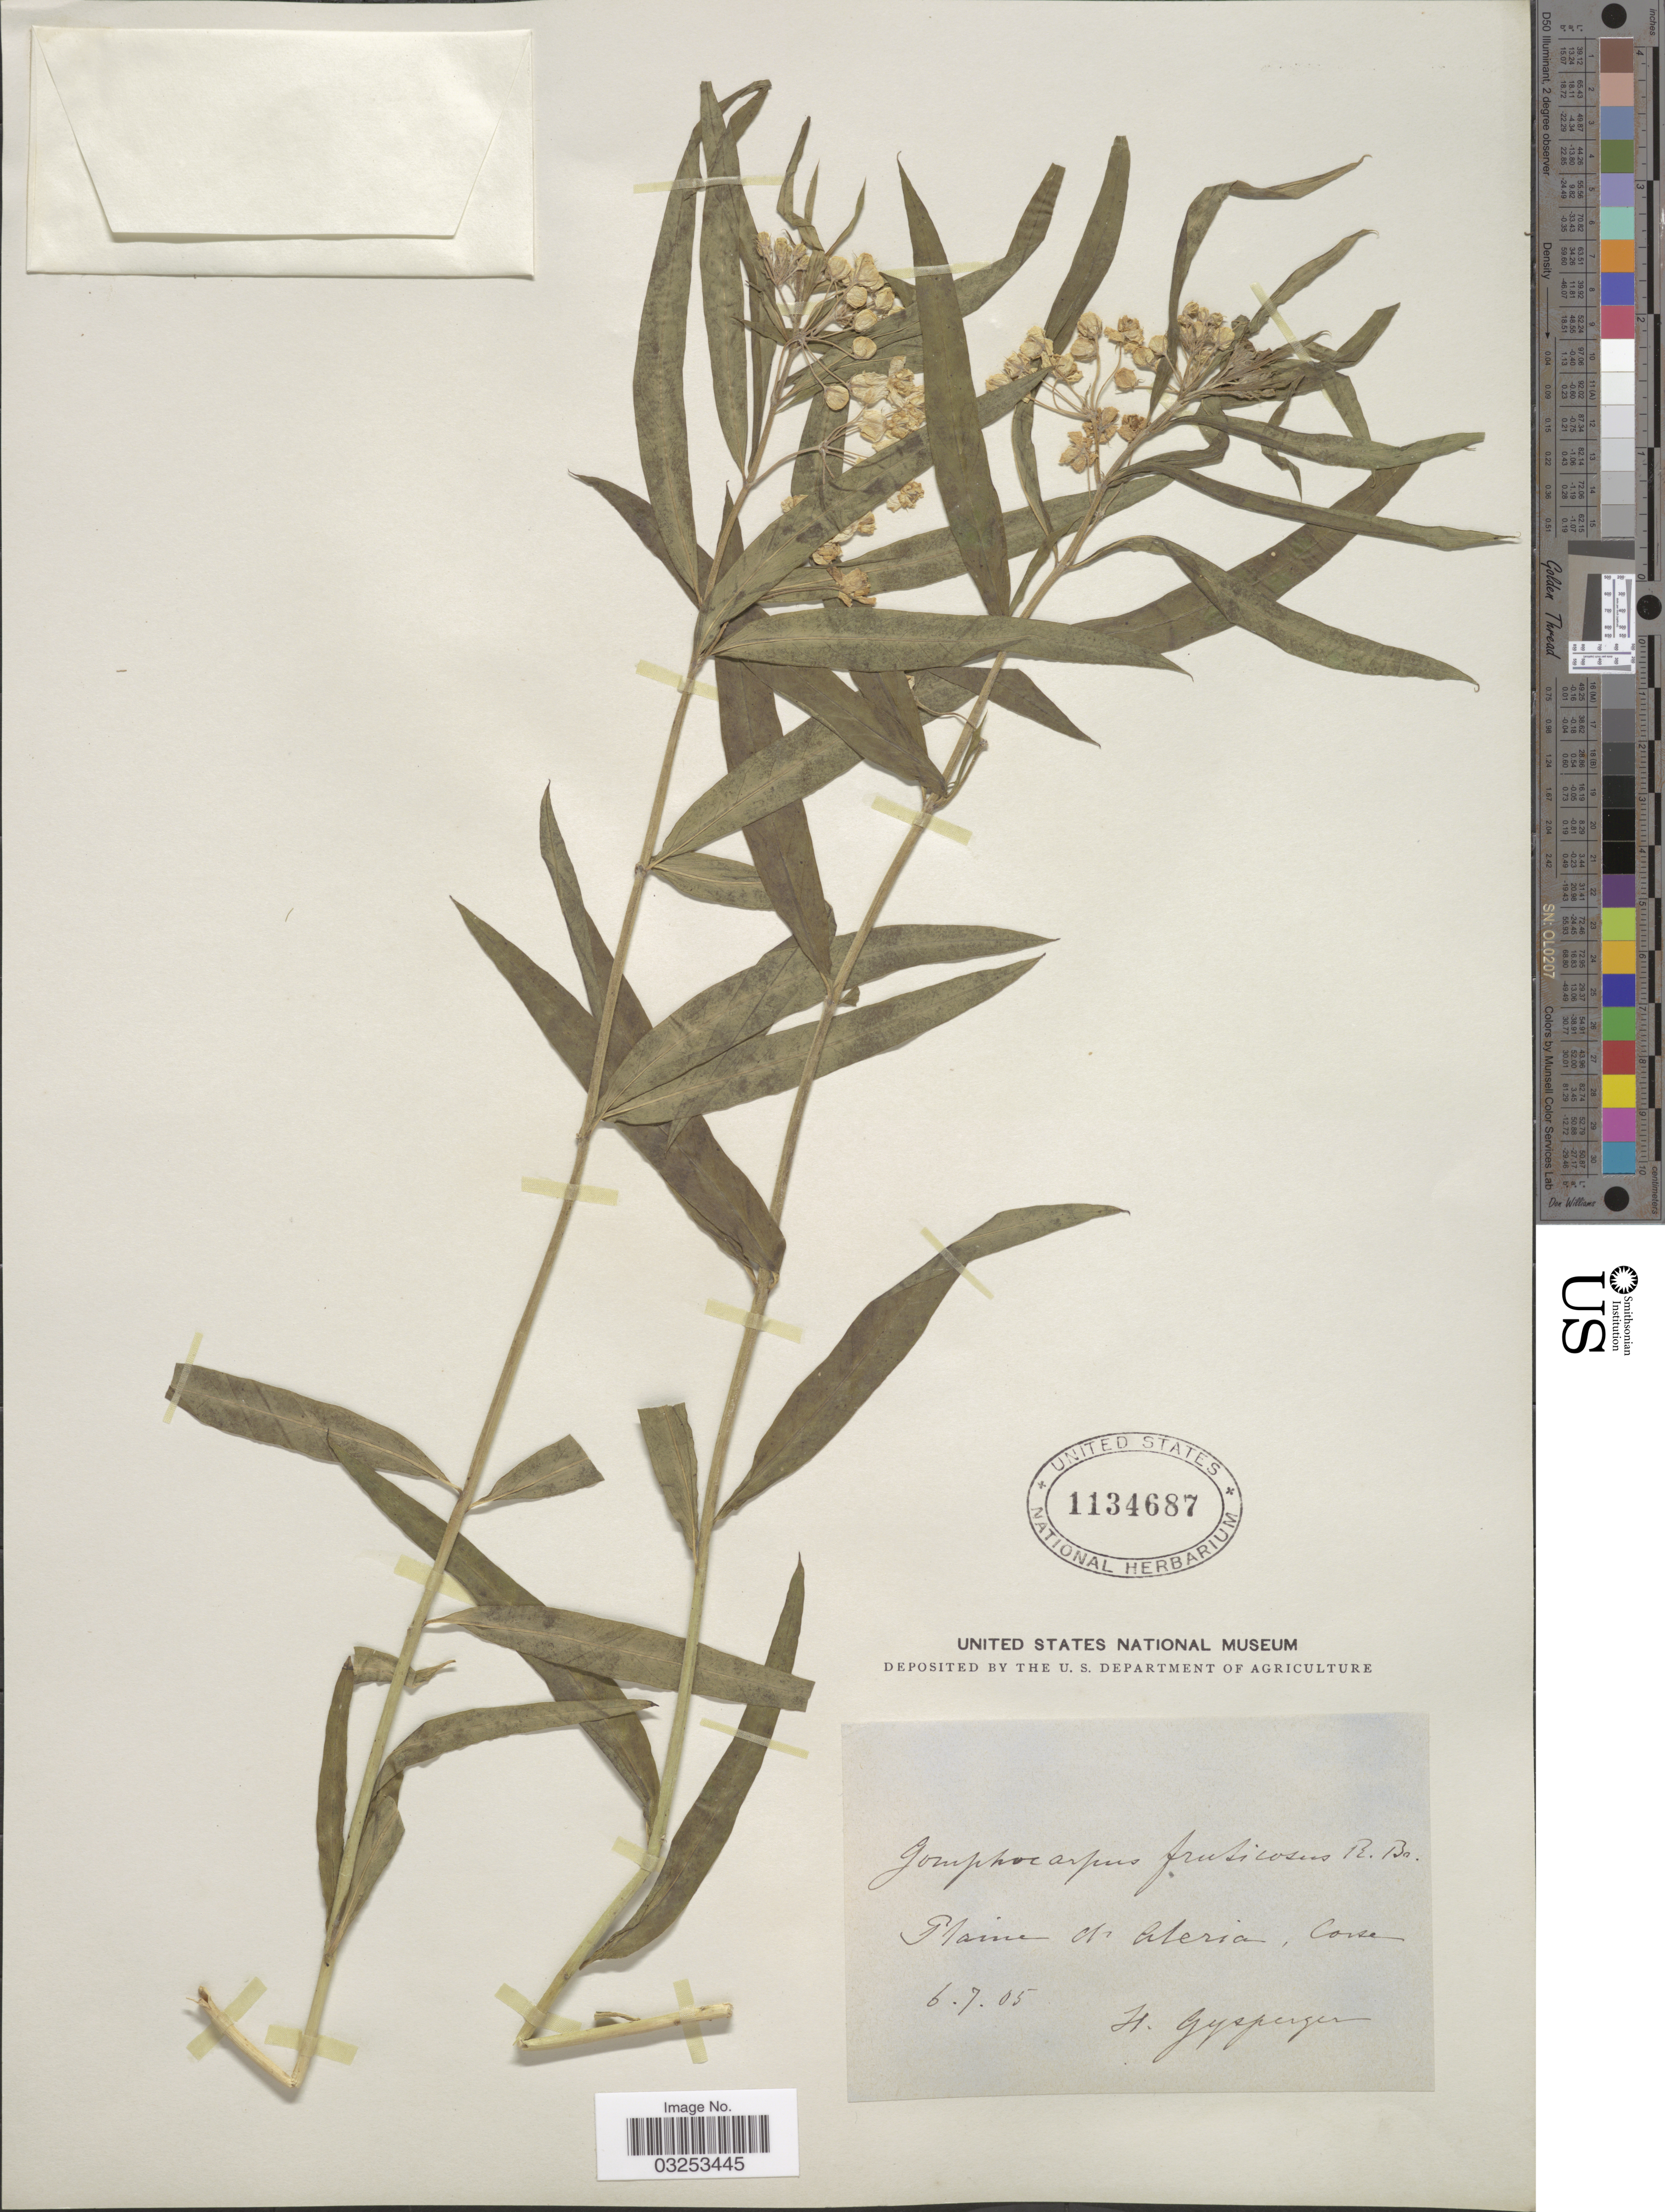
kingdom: Plantae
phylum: Tracheophyta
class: Magnoliopsida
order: Gentianales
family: Apocynaceae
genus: Gomphocarpus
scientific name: Gomphocarpus fruticosus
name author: (L.) W.T. Aiton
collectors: H. Gysperger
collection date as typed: Transcribed d/m/y: 6/7/5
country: France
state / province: Corsica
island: Corse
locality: Plaine du Aleria, Corse.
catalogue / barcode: US 1134687